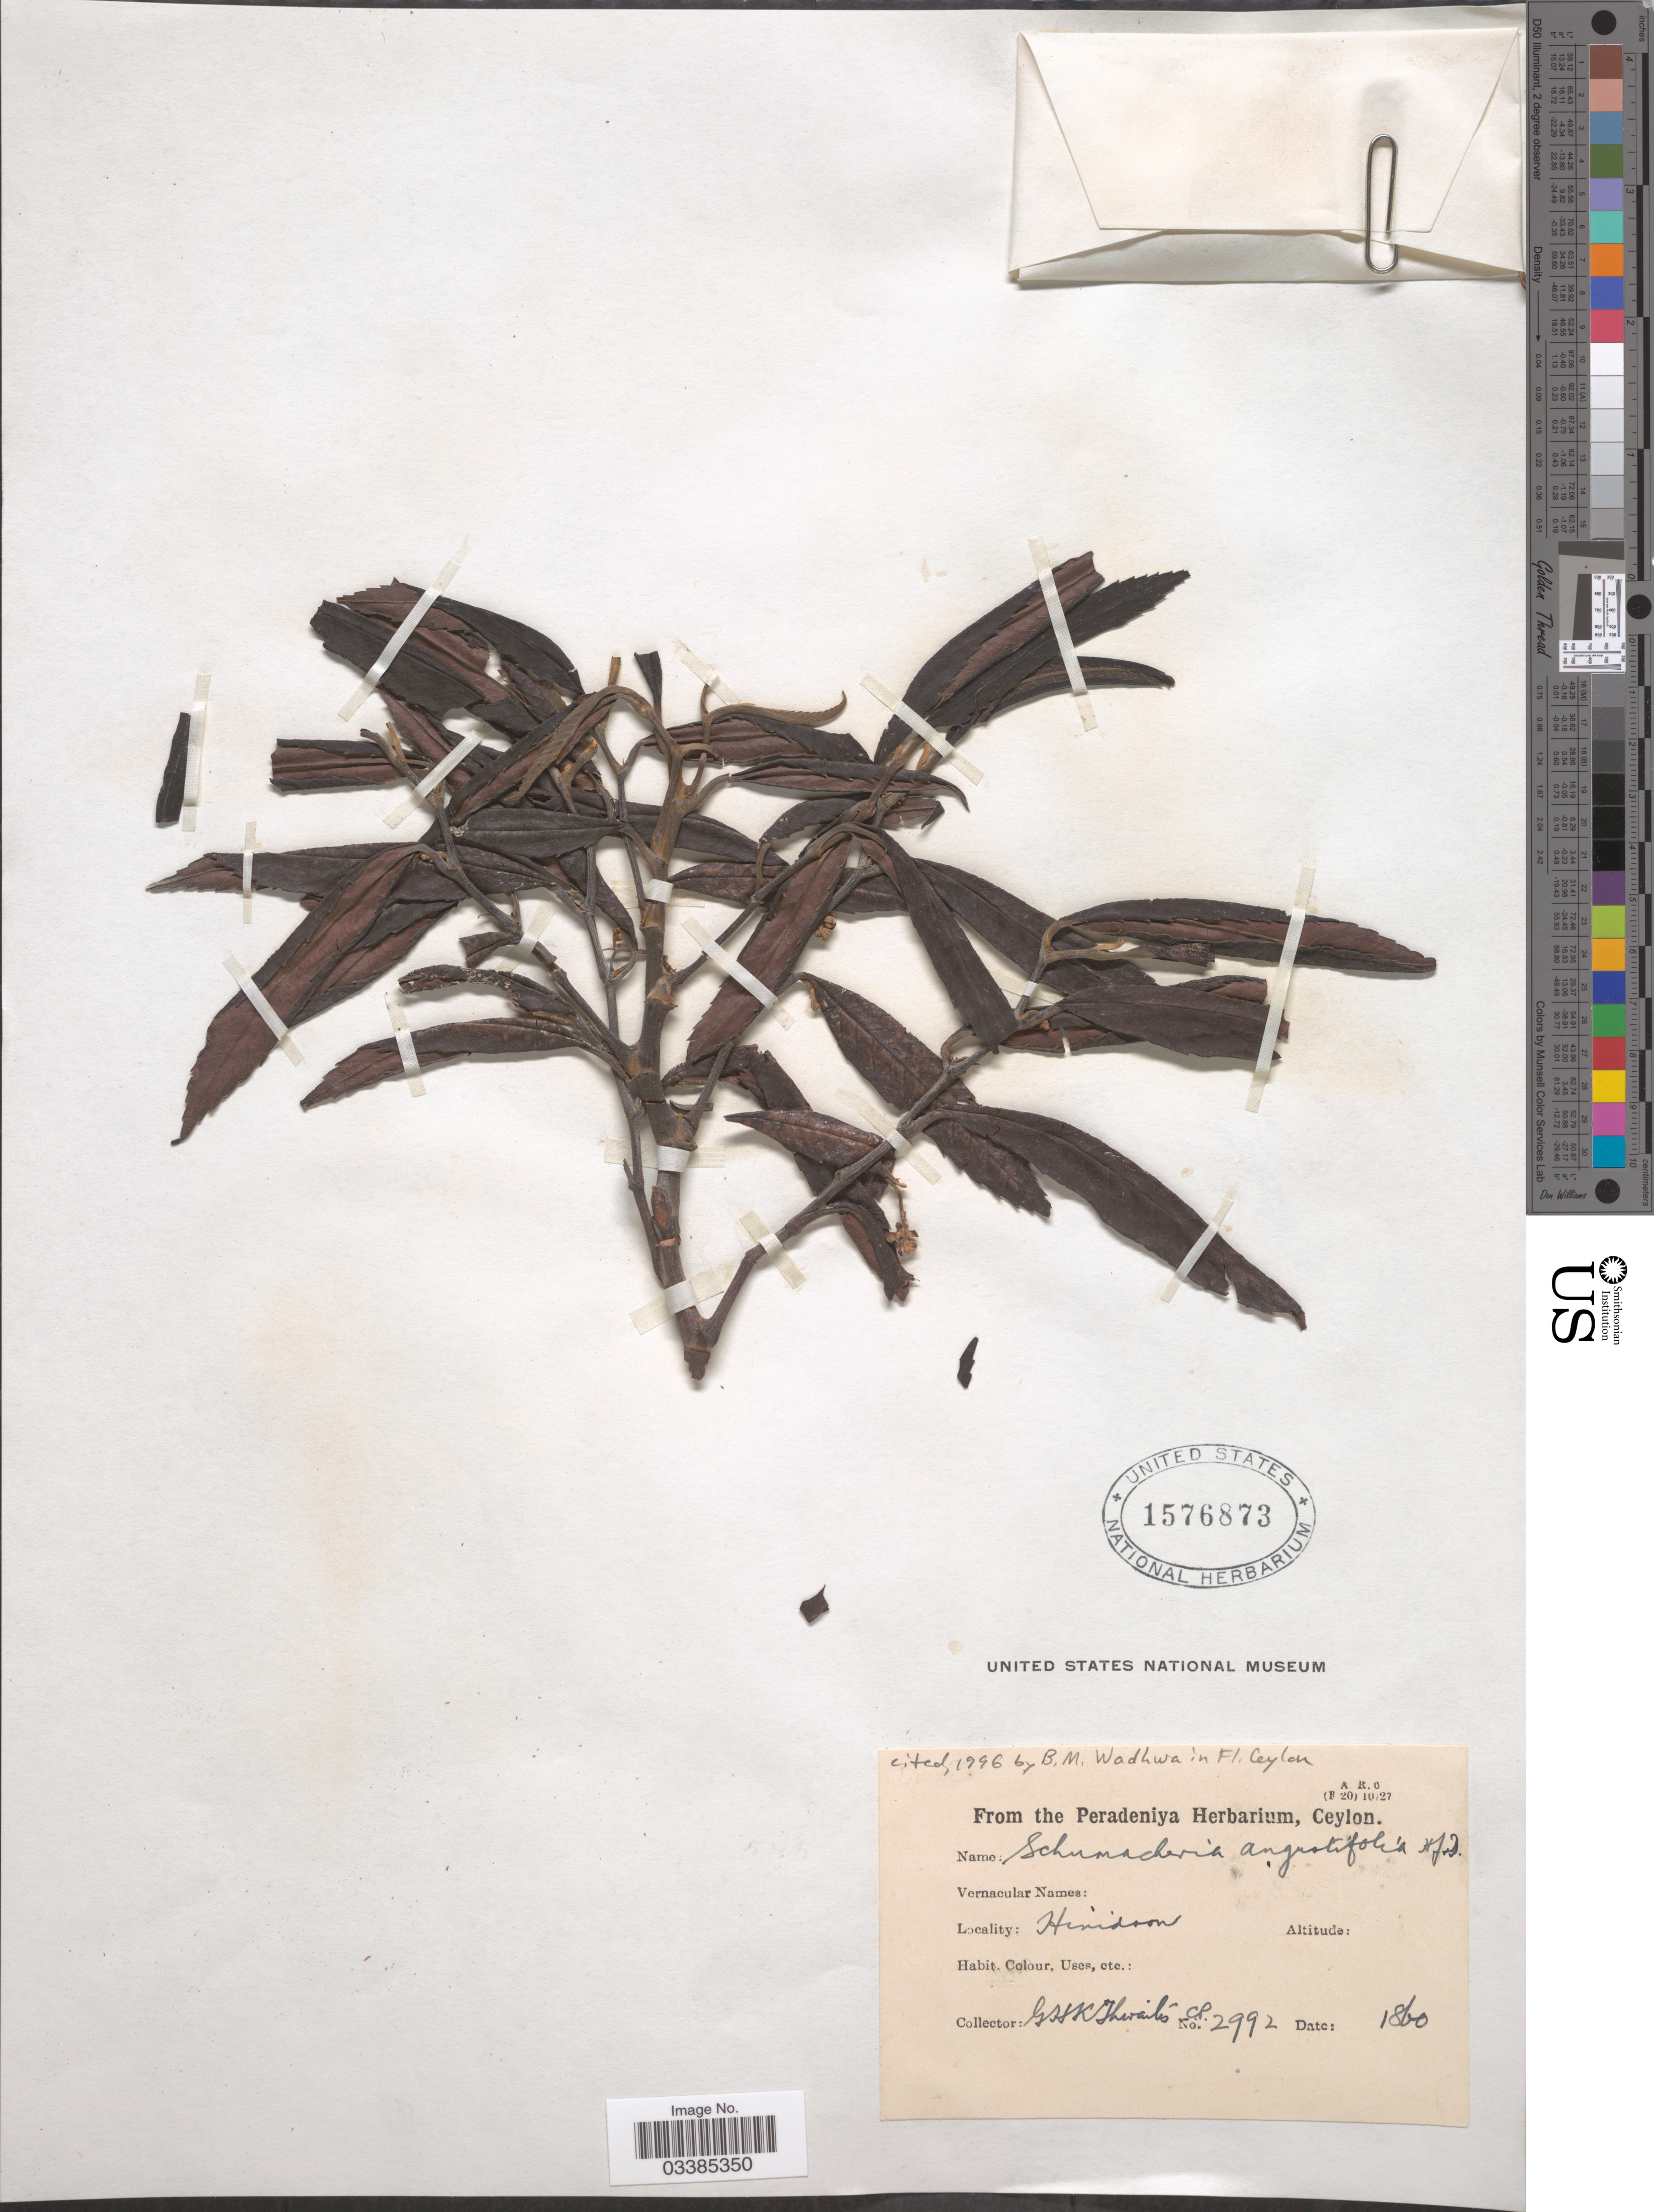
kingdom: Plantae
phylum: Tracheophyta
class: Magnoliopsida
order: Dilleniales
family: Dilleniaceae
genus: Schumacheria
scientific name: Schumacheria angustifolia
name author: Hook. f. & Thomson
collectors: G. H. K. Thwaites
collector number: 2992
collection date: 1860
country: Sri Lanka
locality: Hinidoon [interpreted].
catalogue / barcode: US 1576873